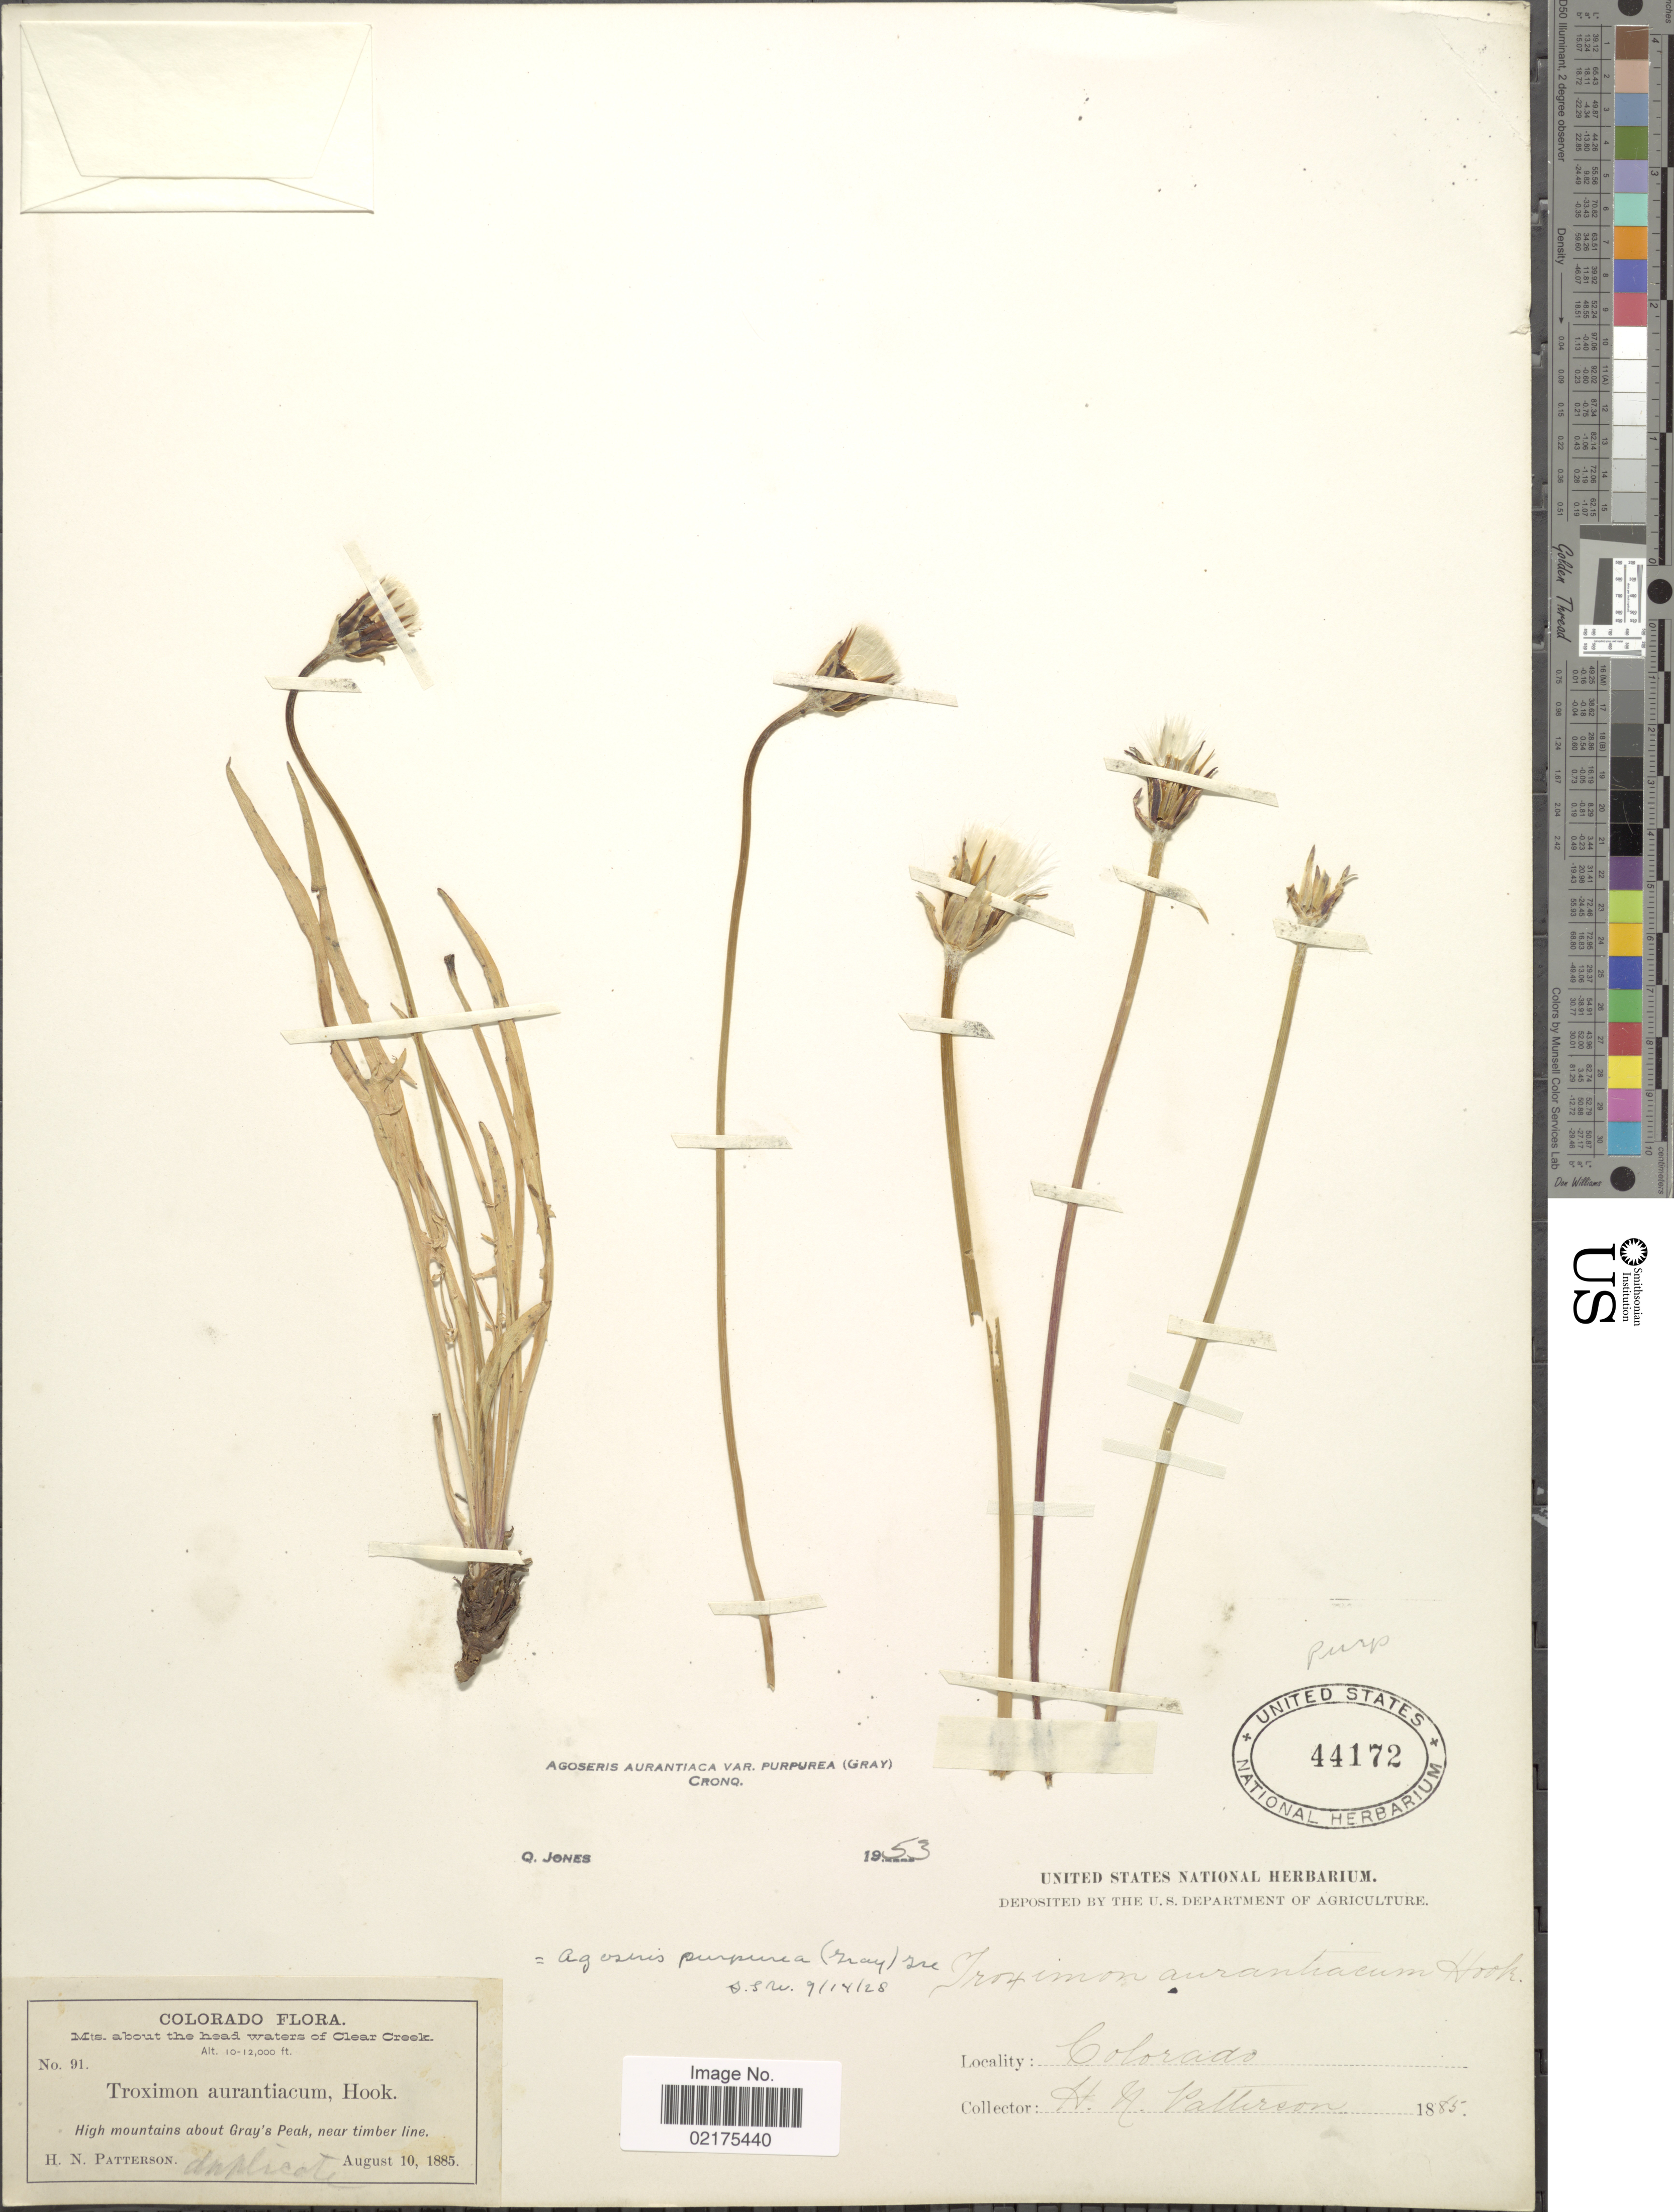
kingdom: Plantae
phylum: Tracheophyta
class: Magnoliopsida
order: Asterales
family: Asteraceae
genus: Agoseris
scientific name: Agoseris aurantiaca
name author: (Hook.) Greene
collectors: H. N. Patterson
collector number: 91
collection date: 1885-08-10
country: United States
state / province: Colorado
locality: Mts. about the head waters of Clear Creek. High mountains about Gray's Peak, near timber line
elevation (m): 3048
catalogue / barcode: US 44172